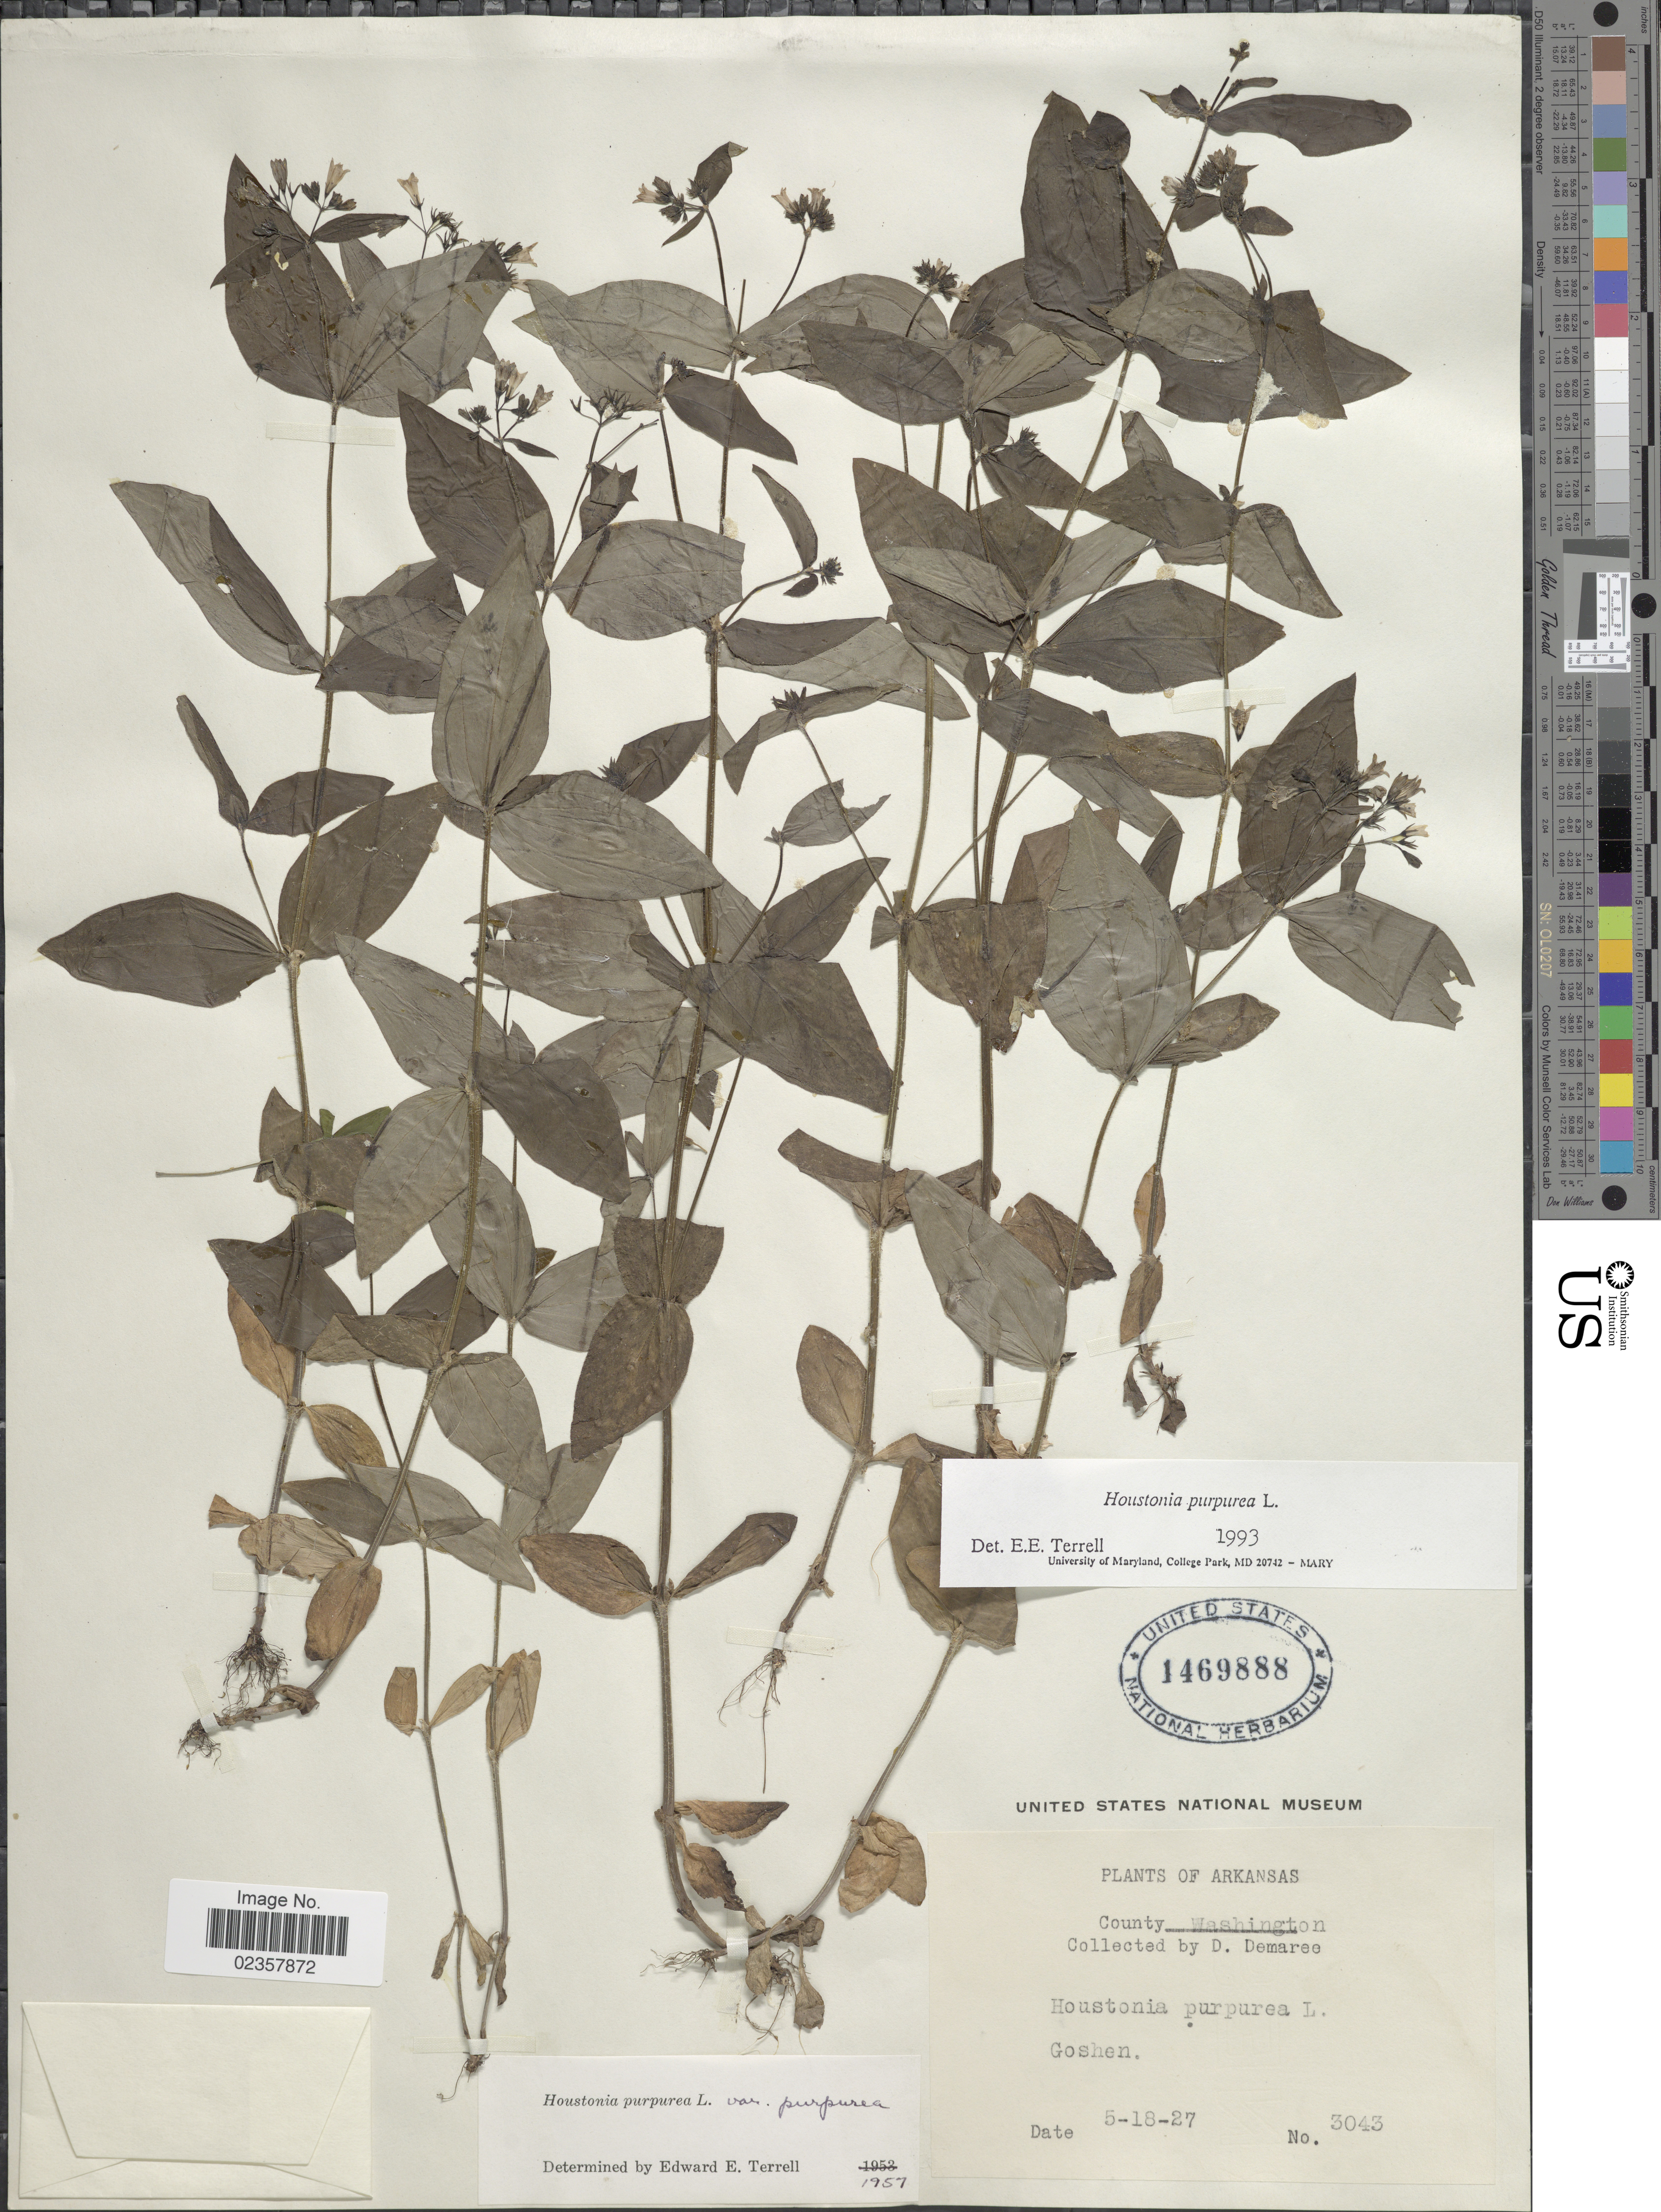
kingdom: Plantae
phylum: Tracheophyta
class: Magnoliopsida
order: Gentianales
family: Rubiaceae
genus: Houstonia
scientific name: Houstonia purpurea var. purpurea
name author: L.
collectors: D. Demaree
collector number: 3043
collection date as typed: Transcribed d/m/y: 18/5/27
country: United States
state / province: Arkansas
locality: Arkansas, Washington. Goshen.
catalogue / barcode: US 1469888